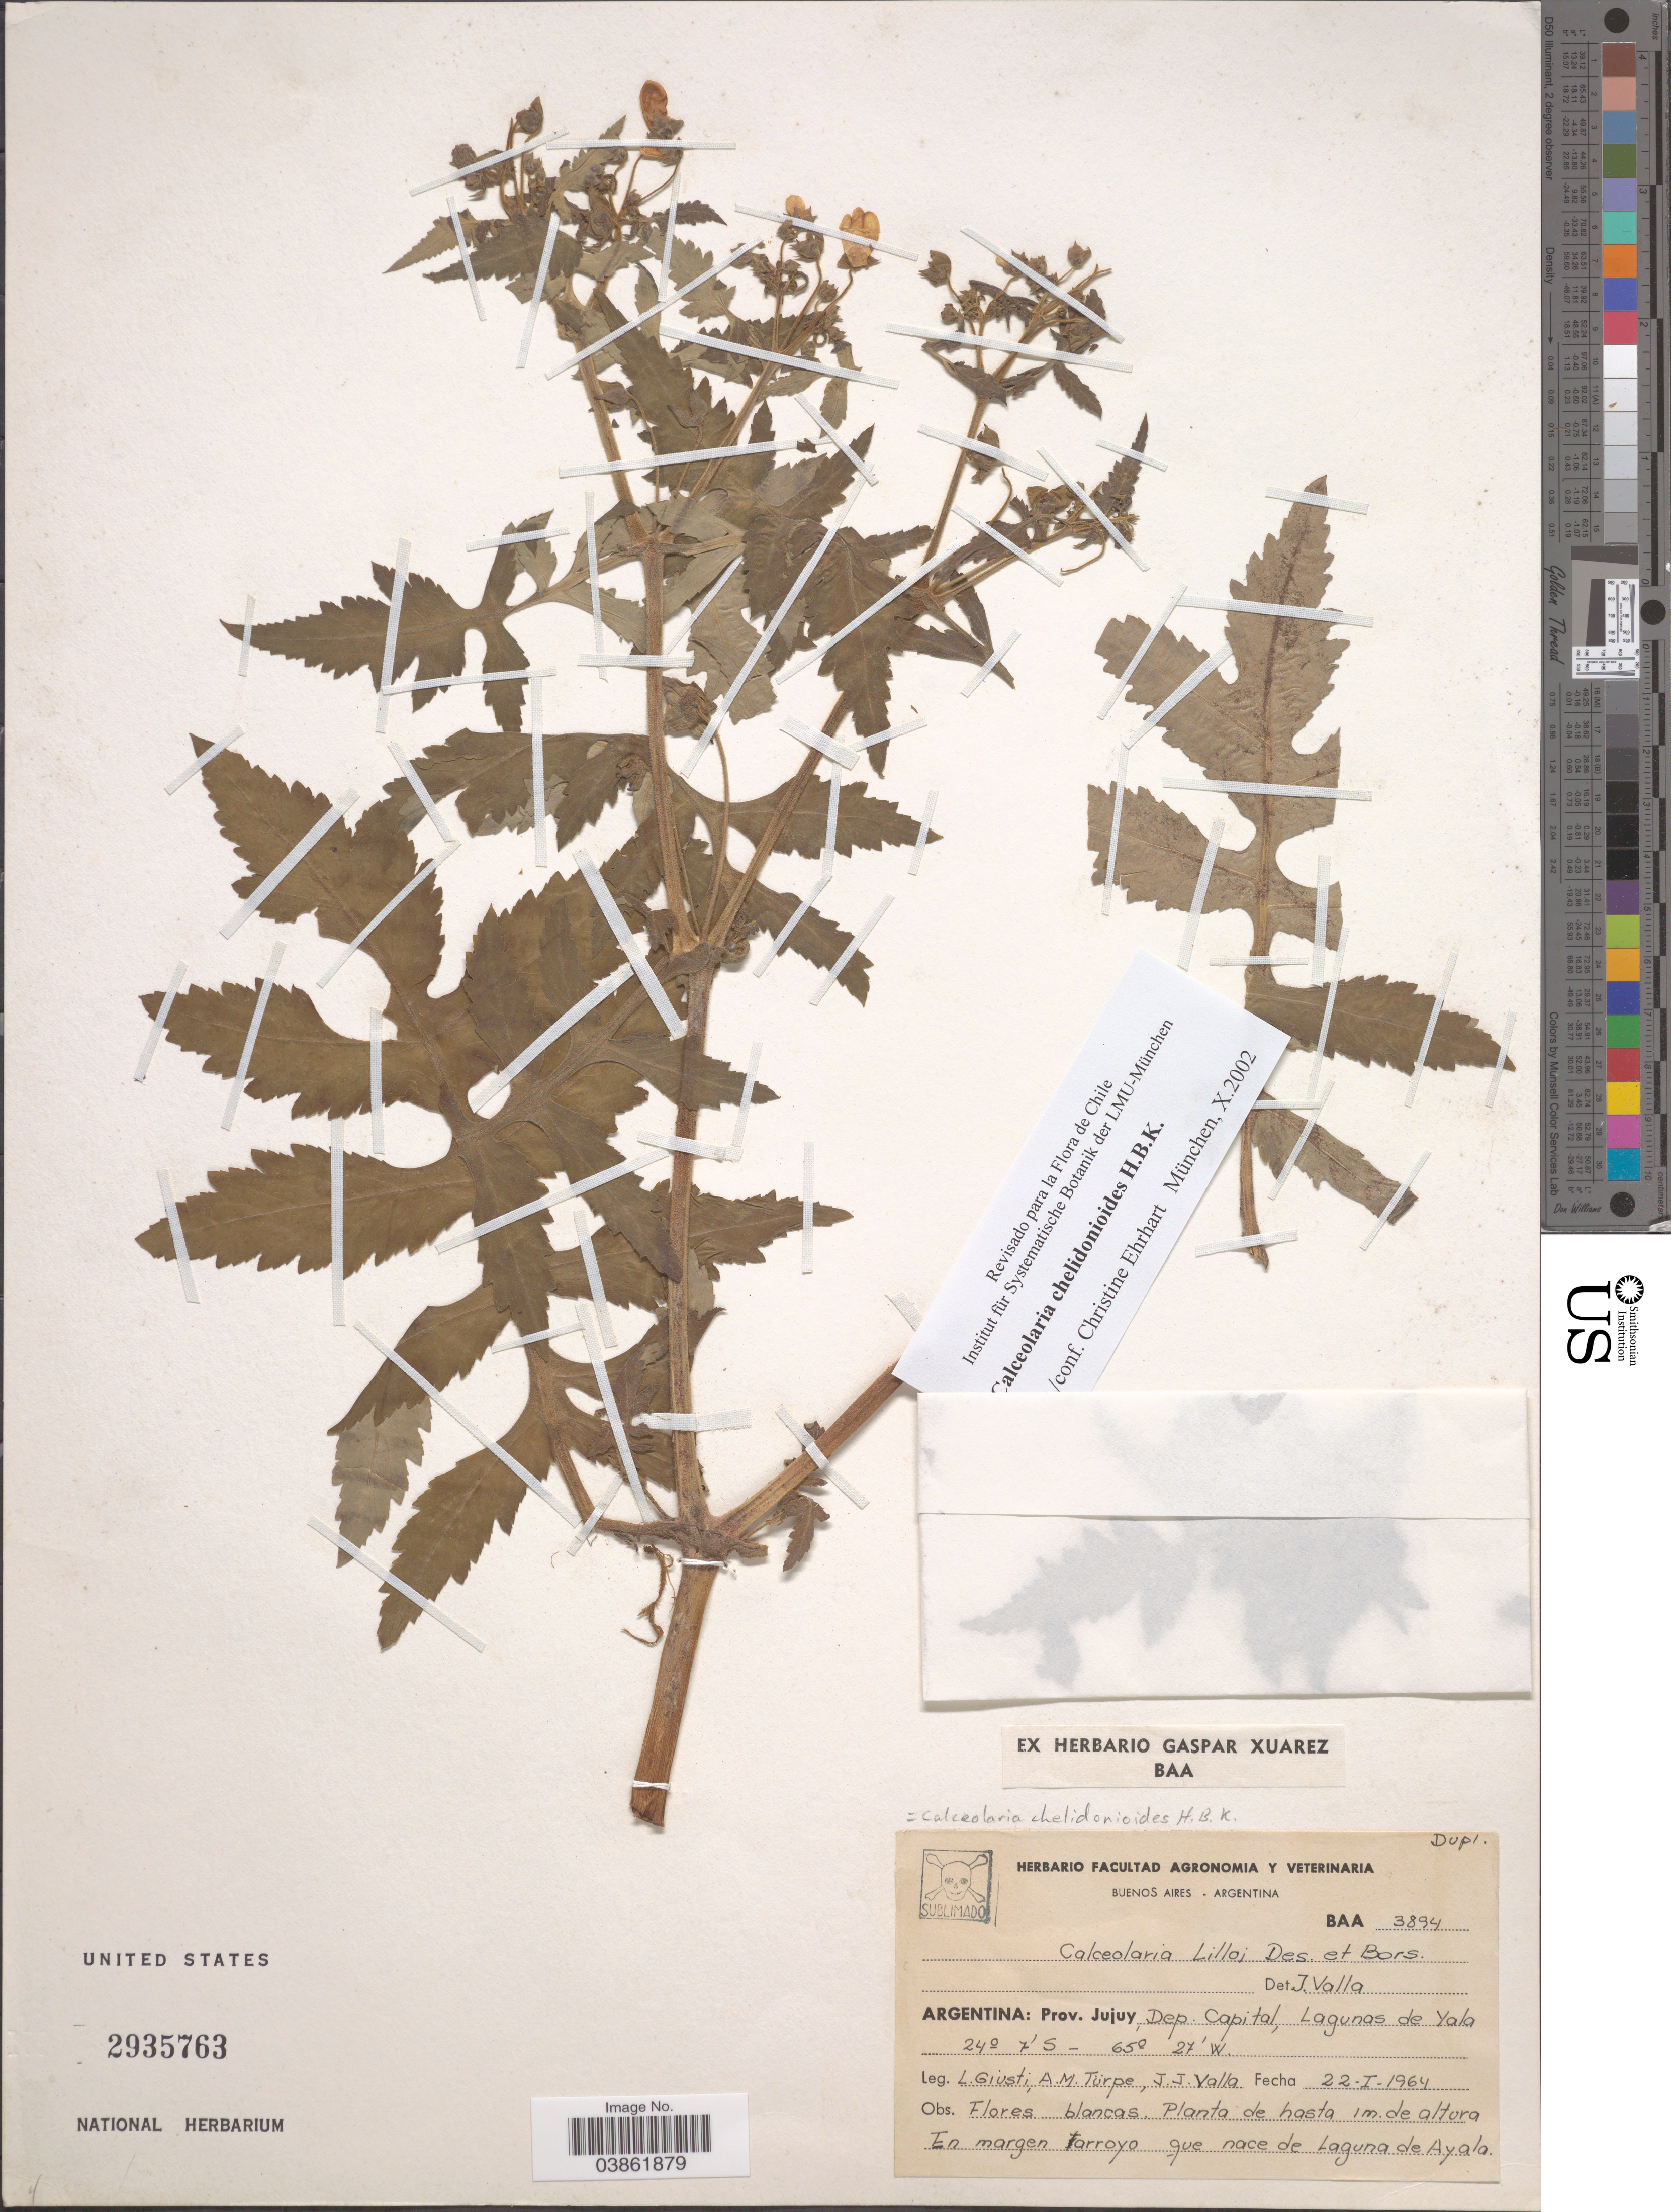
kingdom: Plantae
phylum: Tracheophyta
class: Magnoliopsida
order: Lamiales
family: Calceolariaceae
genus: Calceolaria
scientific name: Calceolaria chelidonioides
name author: Kunth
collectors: L. Giusti, A. Türpe & J. Valla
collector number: BAA 3894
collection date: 1964-01-22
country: Argentina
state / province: Jujuy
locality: Dep. Capital, Lagunas de Yala.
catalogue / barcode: US 2935763